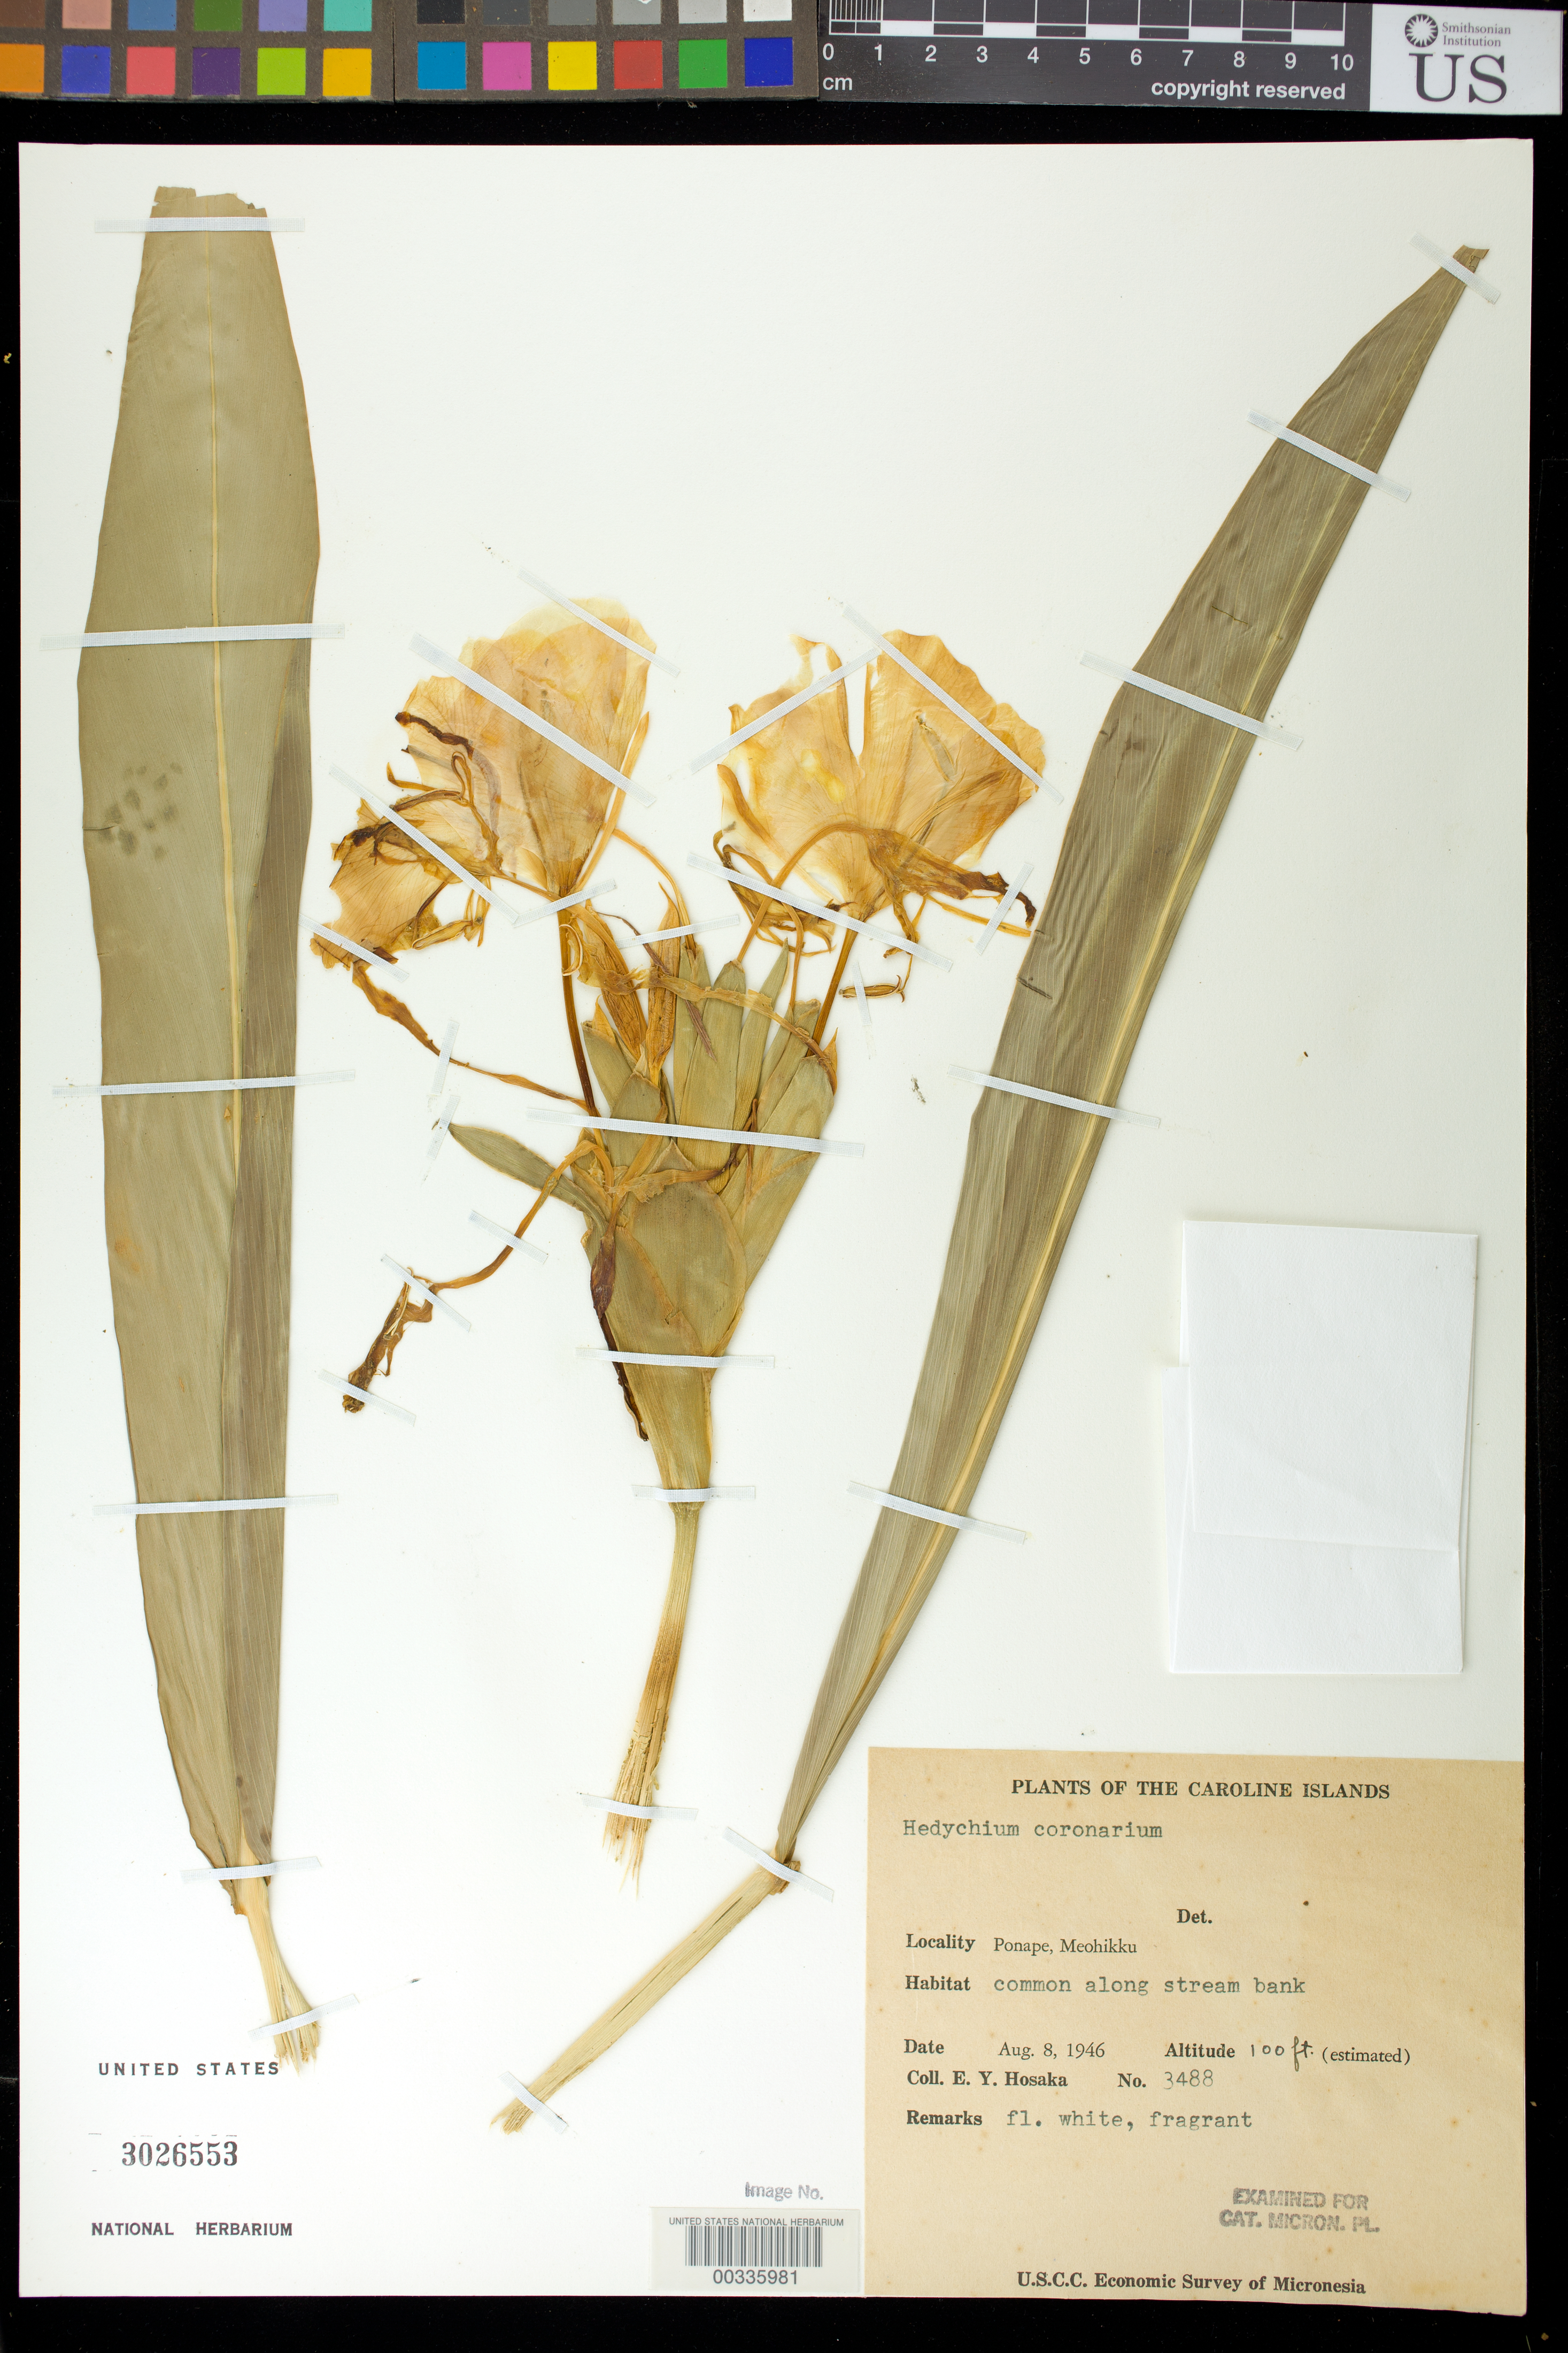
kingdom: Plantae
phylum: Tracheophyta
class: Liliopsida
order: Zingiberales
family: Zingiberaceae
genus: Hedychium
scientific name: Hedychium coronarium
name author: J. Koenig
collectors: E. Y. Hosaka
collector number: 3488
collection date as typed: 08 Aug 1946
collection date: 1946-08-08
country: Micronesia, Federated States of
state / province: Pohnpei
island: Pohnpei [Ponape] ?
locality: Plants of the Caroline Islands, Meohikku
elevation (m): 30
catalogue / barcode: US 3026553